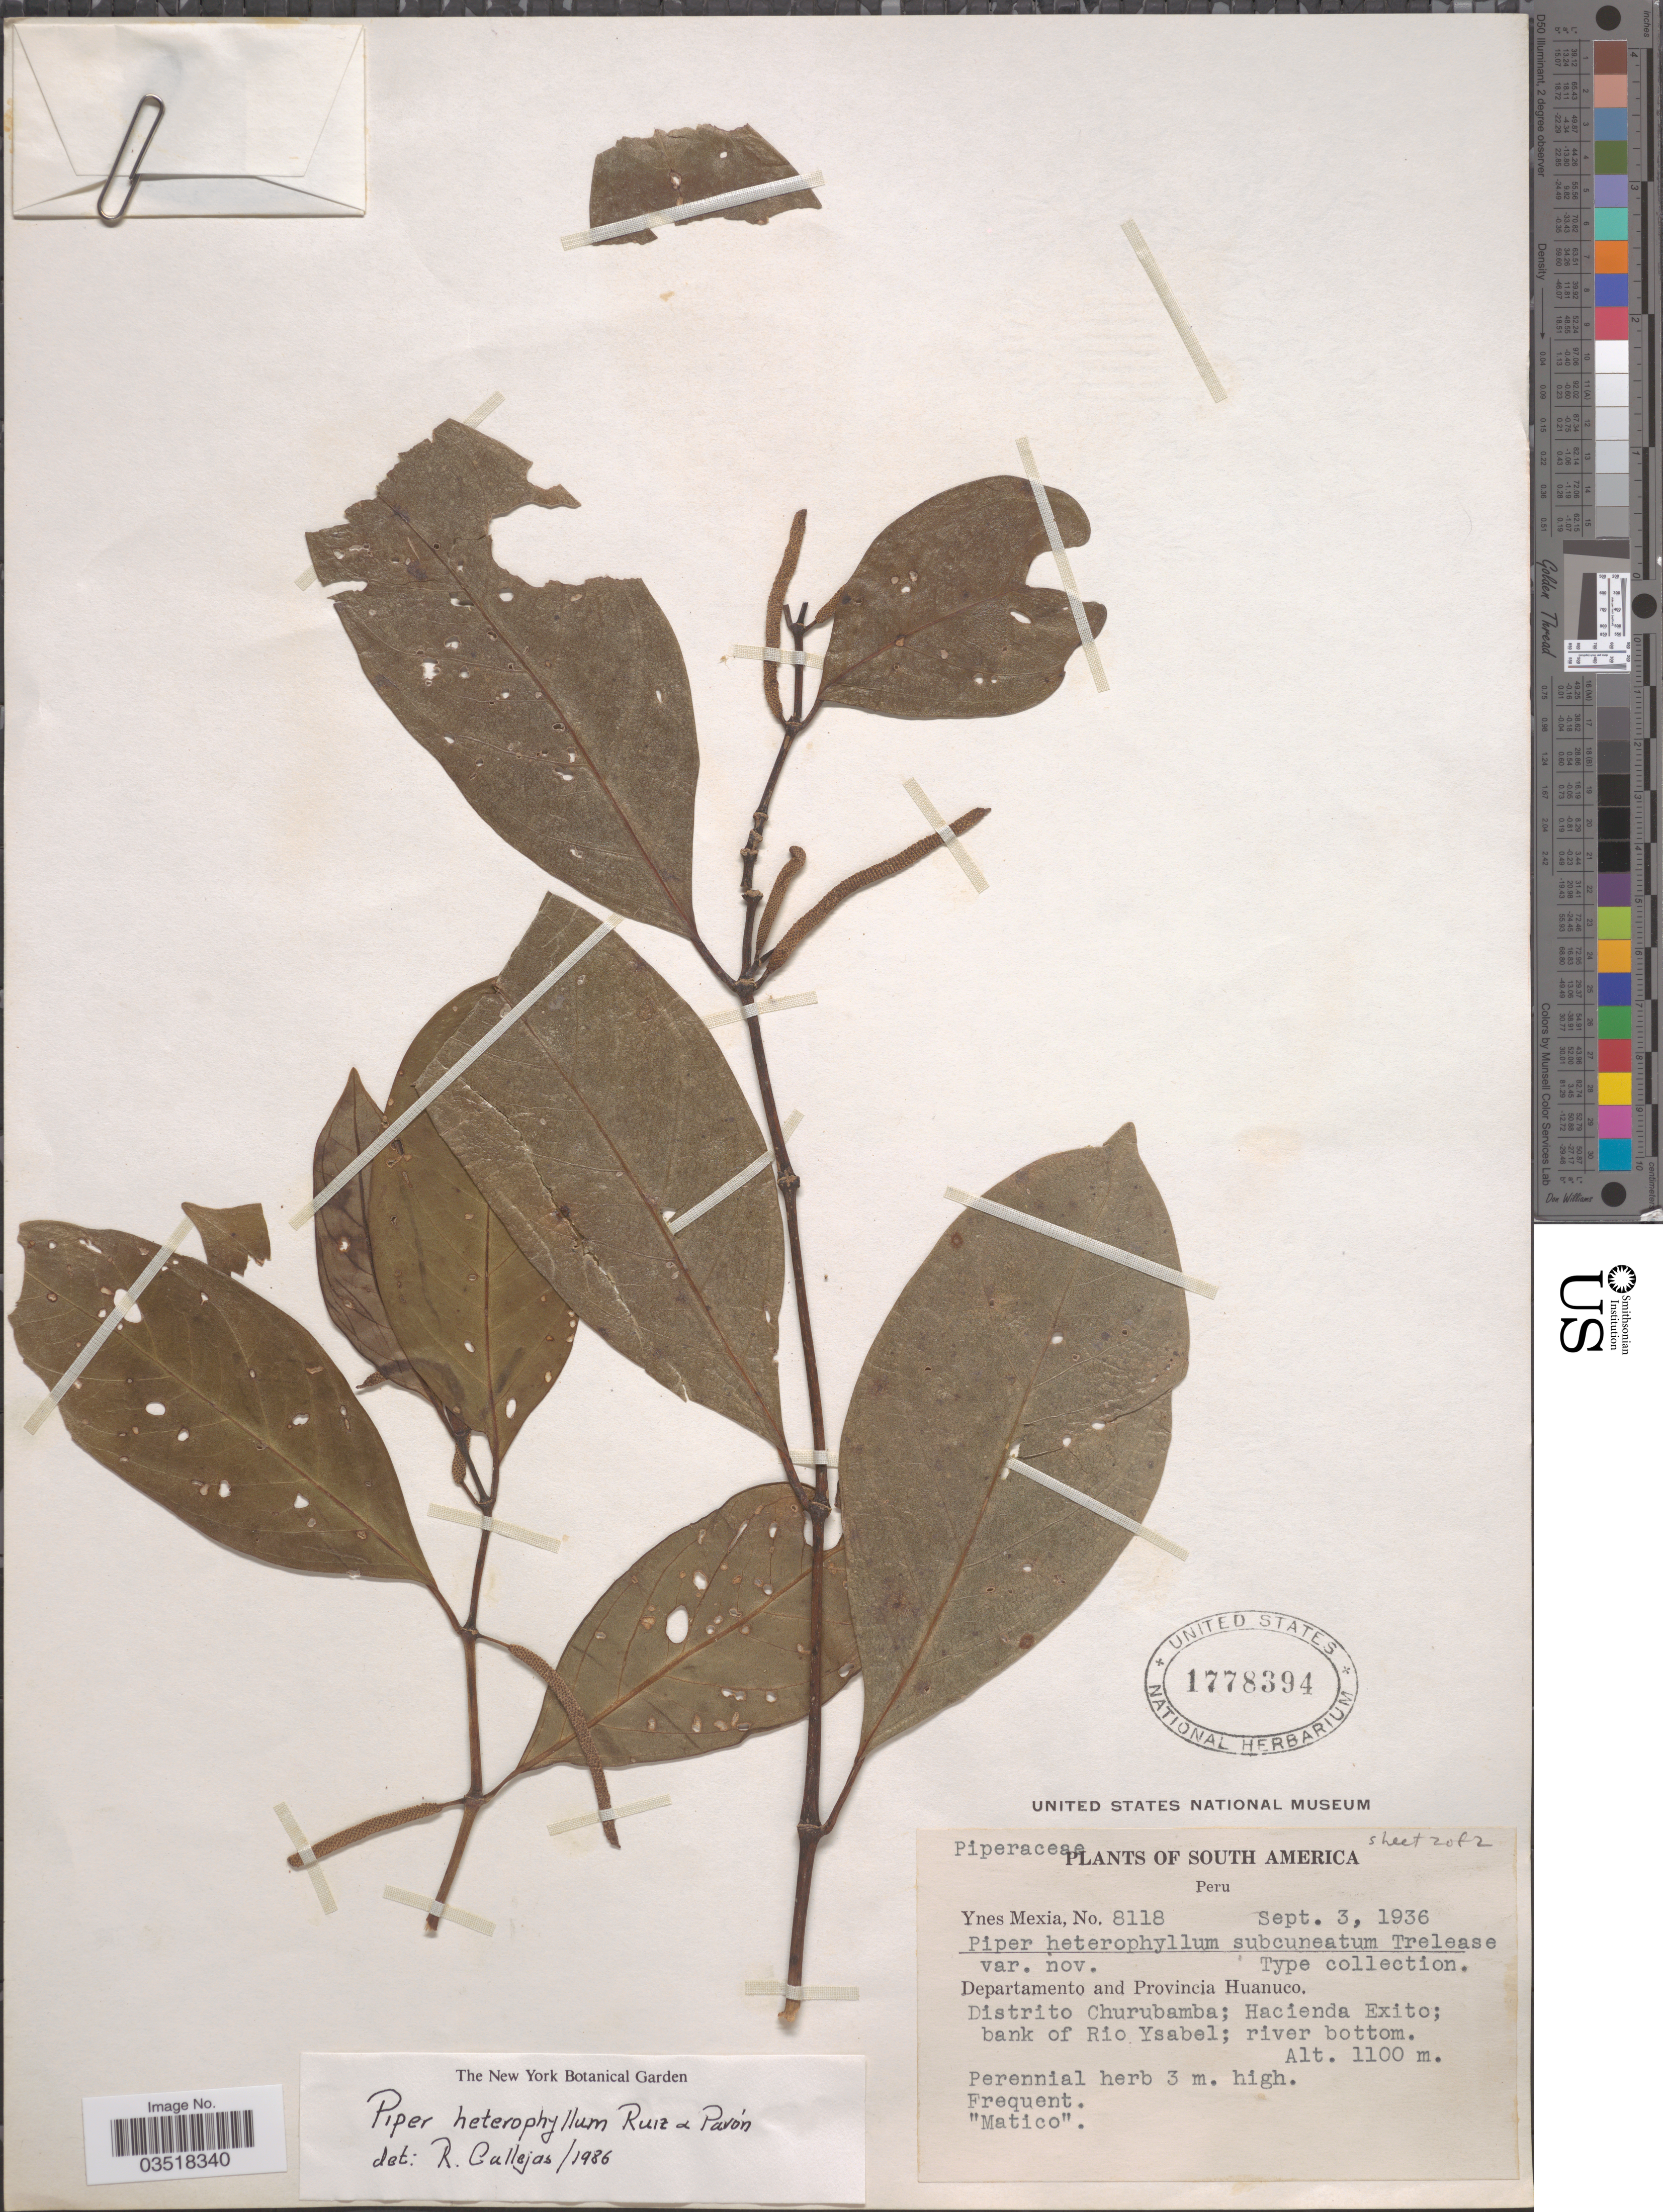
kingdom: Plantae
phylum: Tracheophyta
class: Magnoliopsida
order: Piperales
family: Piperaceae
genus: Piper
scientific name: Piper heterophyllum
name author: Ruiz & Pav.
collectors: Y. Mexia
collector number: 8118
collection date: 1936-09-03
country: Peru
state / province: Huánuco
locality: Departamento and Provincia Huanuco. Distrito Churubamba; Hacienda Exito; bank of Rio Ysabel.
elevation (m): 1100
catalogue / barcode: US 1778394